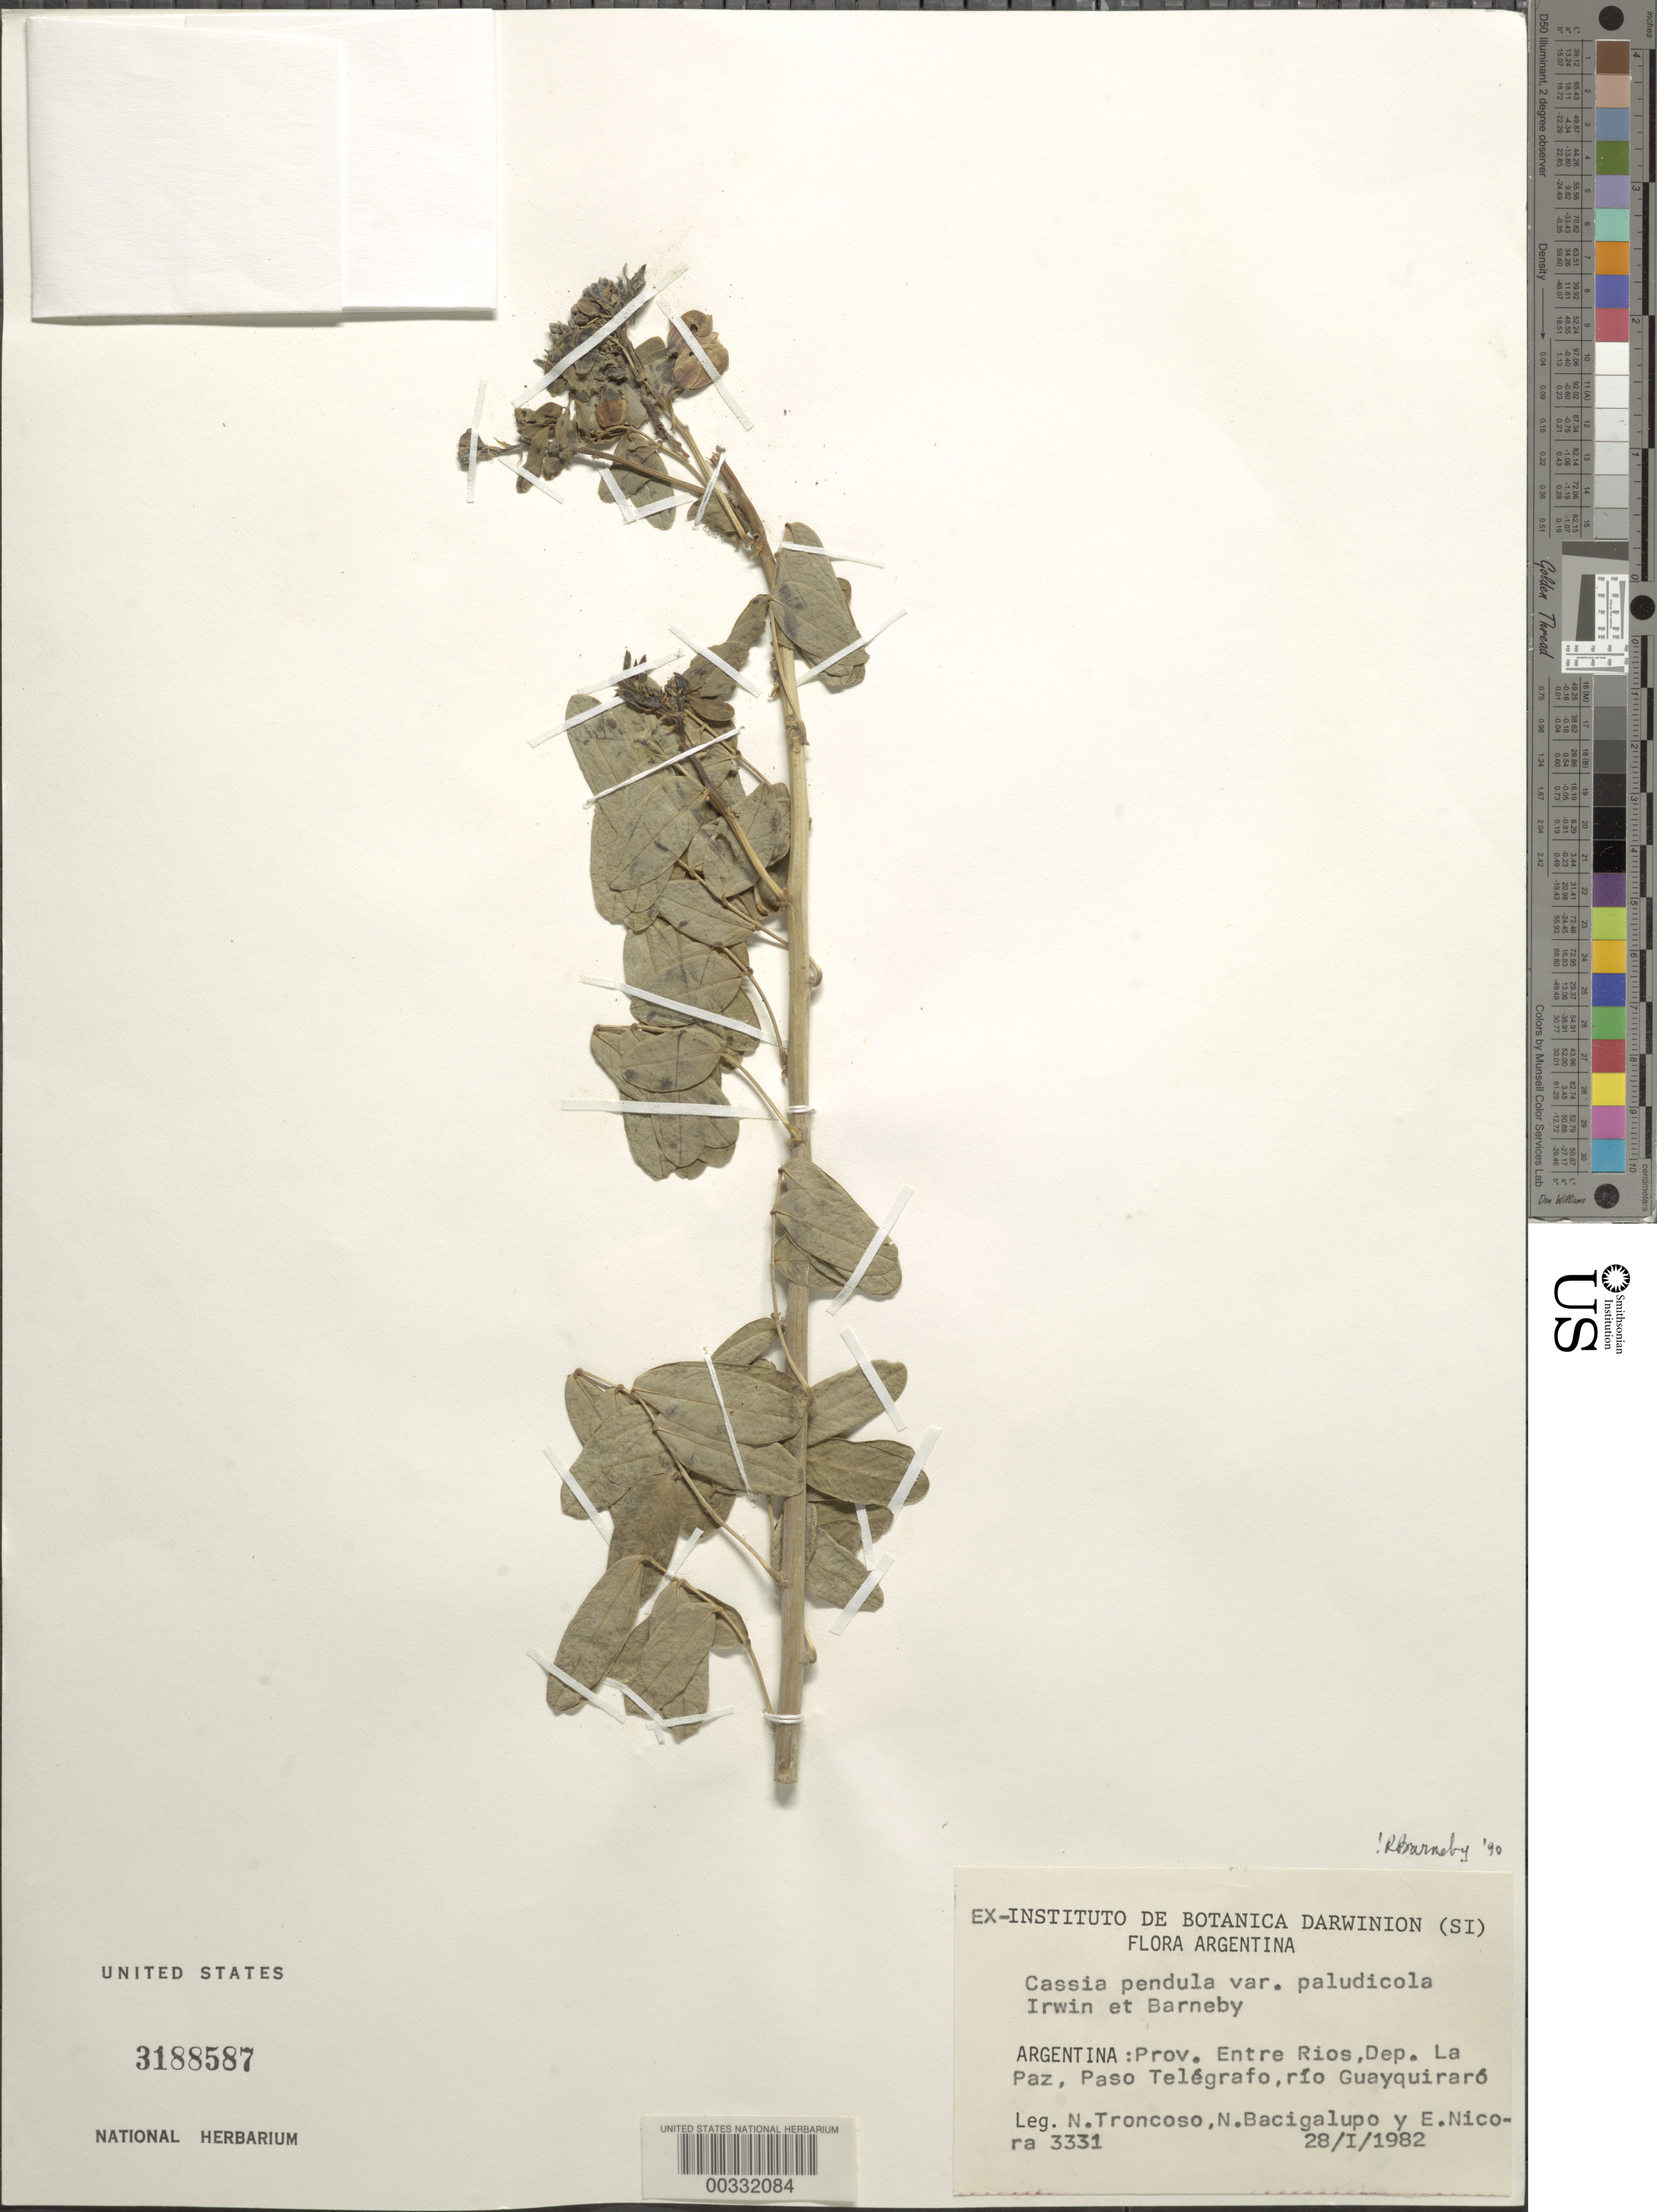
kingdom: Plantae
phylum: Tracheophyta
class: Magnoliopsida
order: Fabales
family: Fabaceae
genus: Senna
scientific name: Senna pendula var. paludicola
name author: H.S. Irwin & Barneby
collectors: N. Troncoso, N. M. Bacigalupo & E. G. Nicora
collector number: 3331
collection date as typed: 28 Jan 1982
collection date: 1982-01-28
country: Argentina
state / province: Entre Ríos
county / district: La Paz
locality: Paso Telegrafo, Rio Guayquiraro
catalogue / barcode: US 3188587